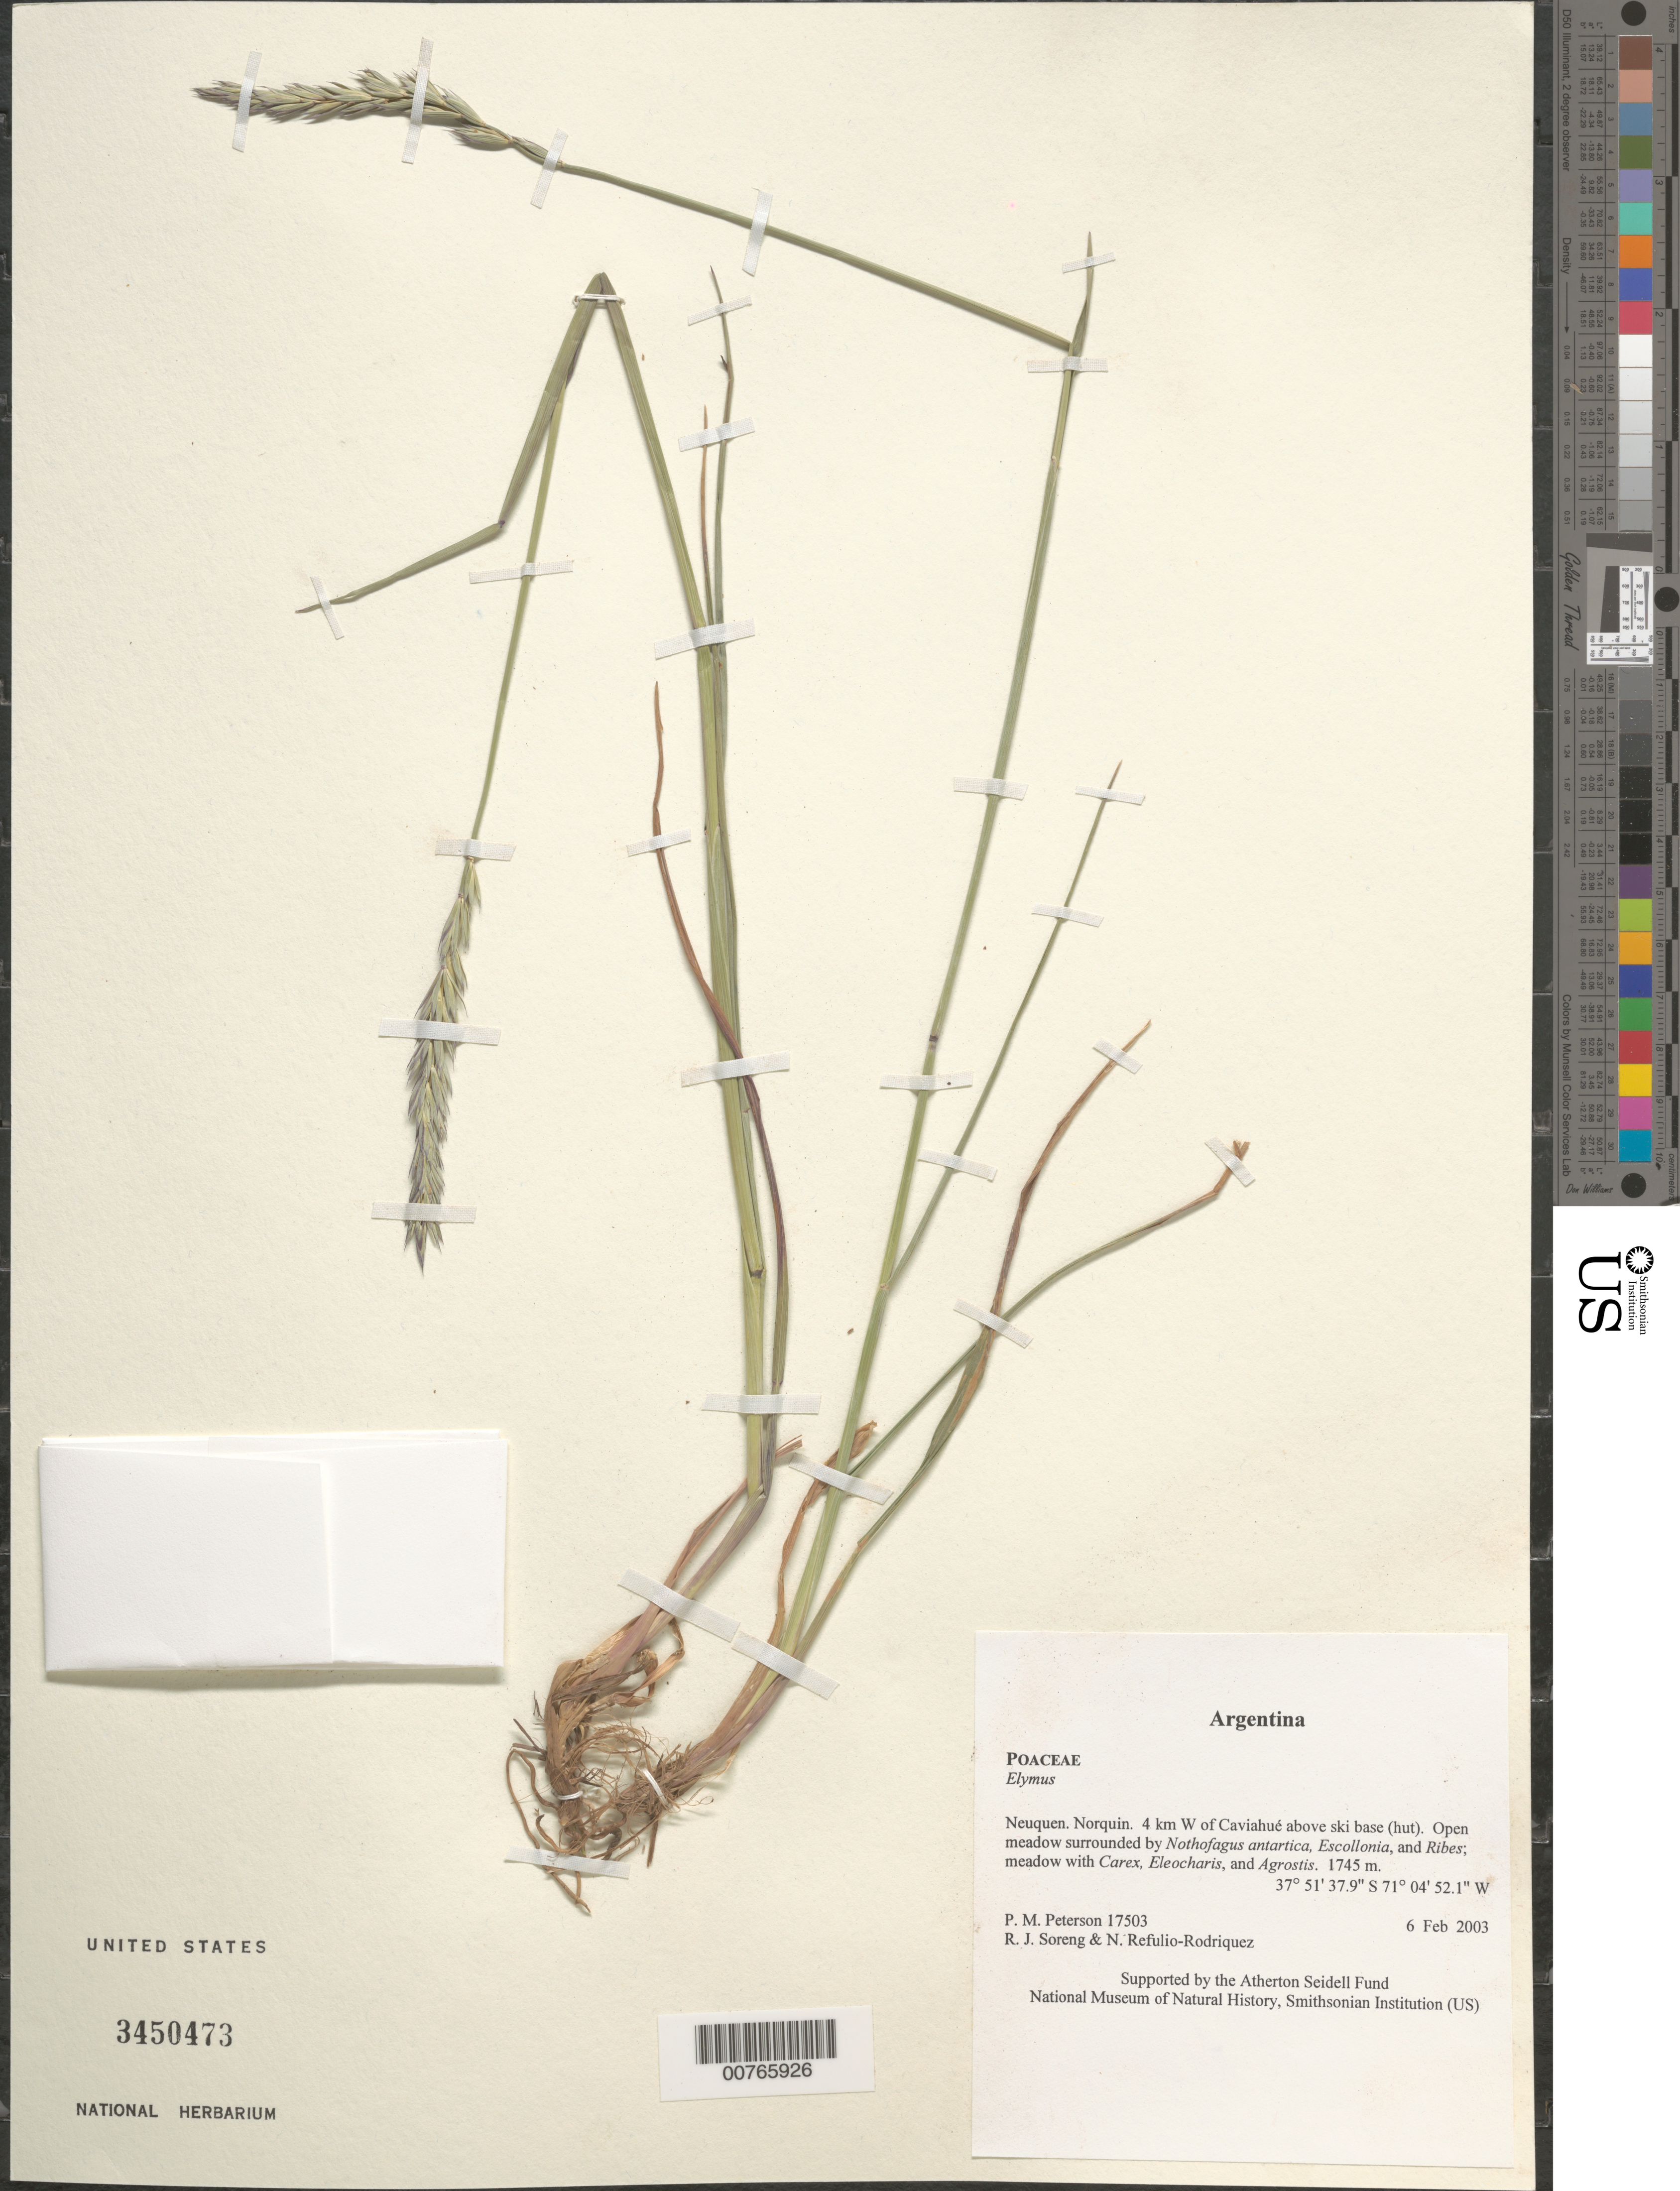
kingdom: Plantae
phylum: Tracheophyta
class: Liliopsida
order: Poales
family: Poaceae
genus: Elymus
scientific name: Elymus sp.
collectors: P. M. Peterson, R. J. Soreng & N. Refulio-Rodríguez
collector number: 17503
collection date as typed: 06 Feb 2003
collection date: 2003-02-06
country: Argentina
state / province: Neuquen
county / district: Norquin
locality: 4 km W of Caviahué above ski base (hut). Open meadow surrounded by Nothofagus antartica, Escollonia, and Ribes; meadow with Carex, Eleocharis, and Agrostis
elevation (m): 1745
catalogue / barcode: US 3450473